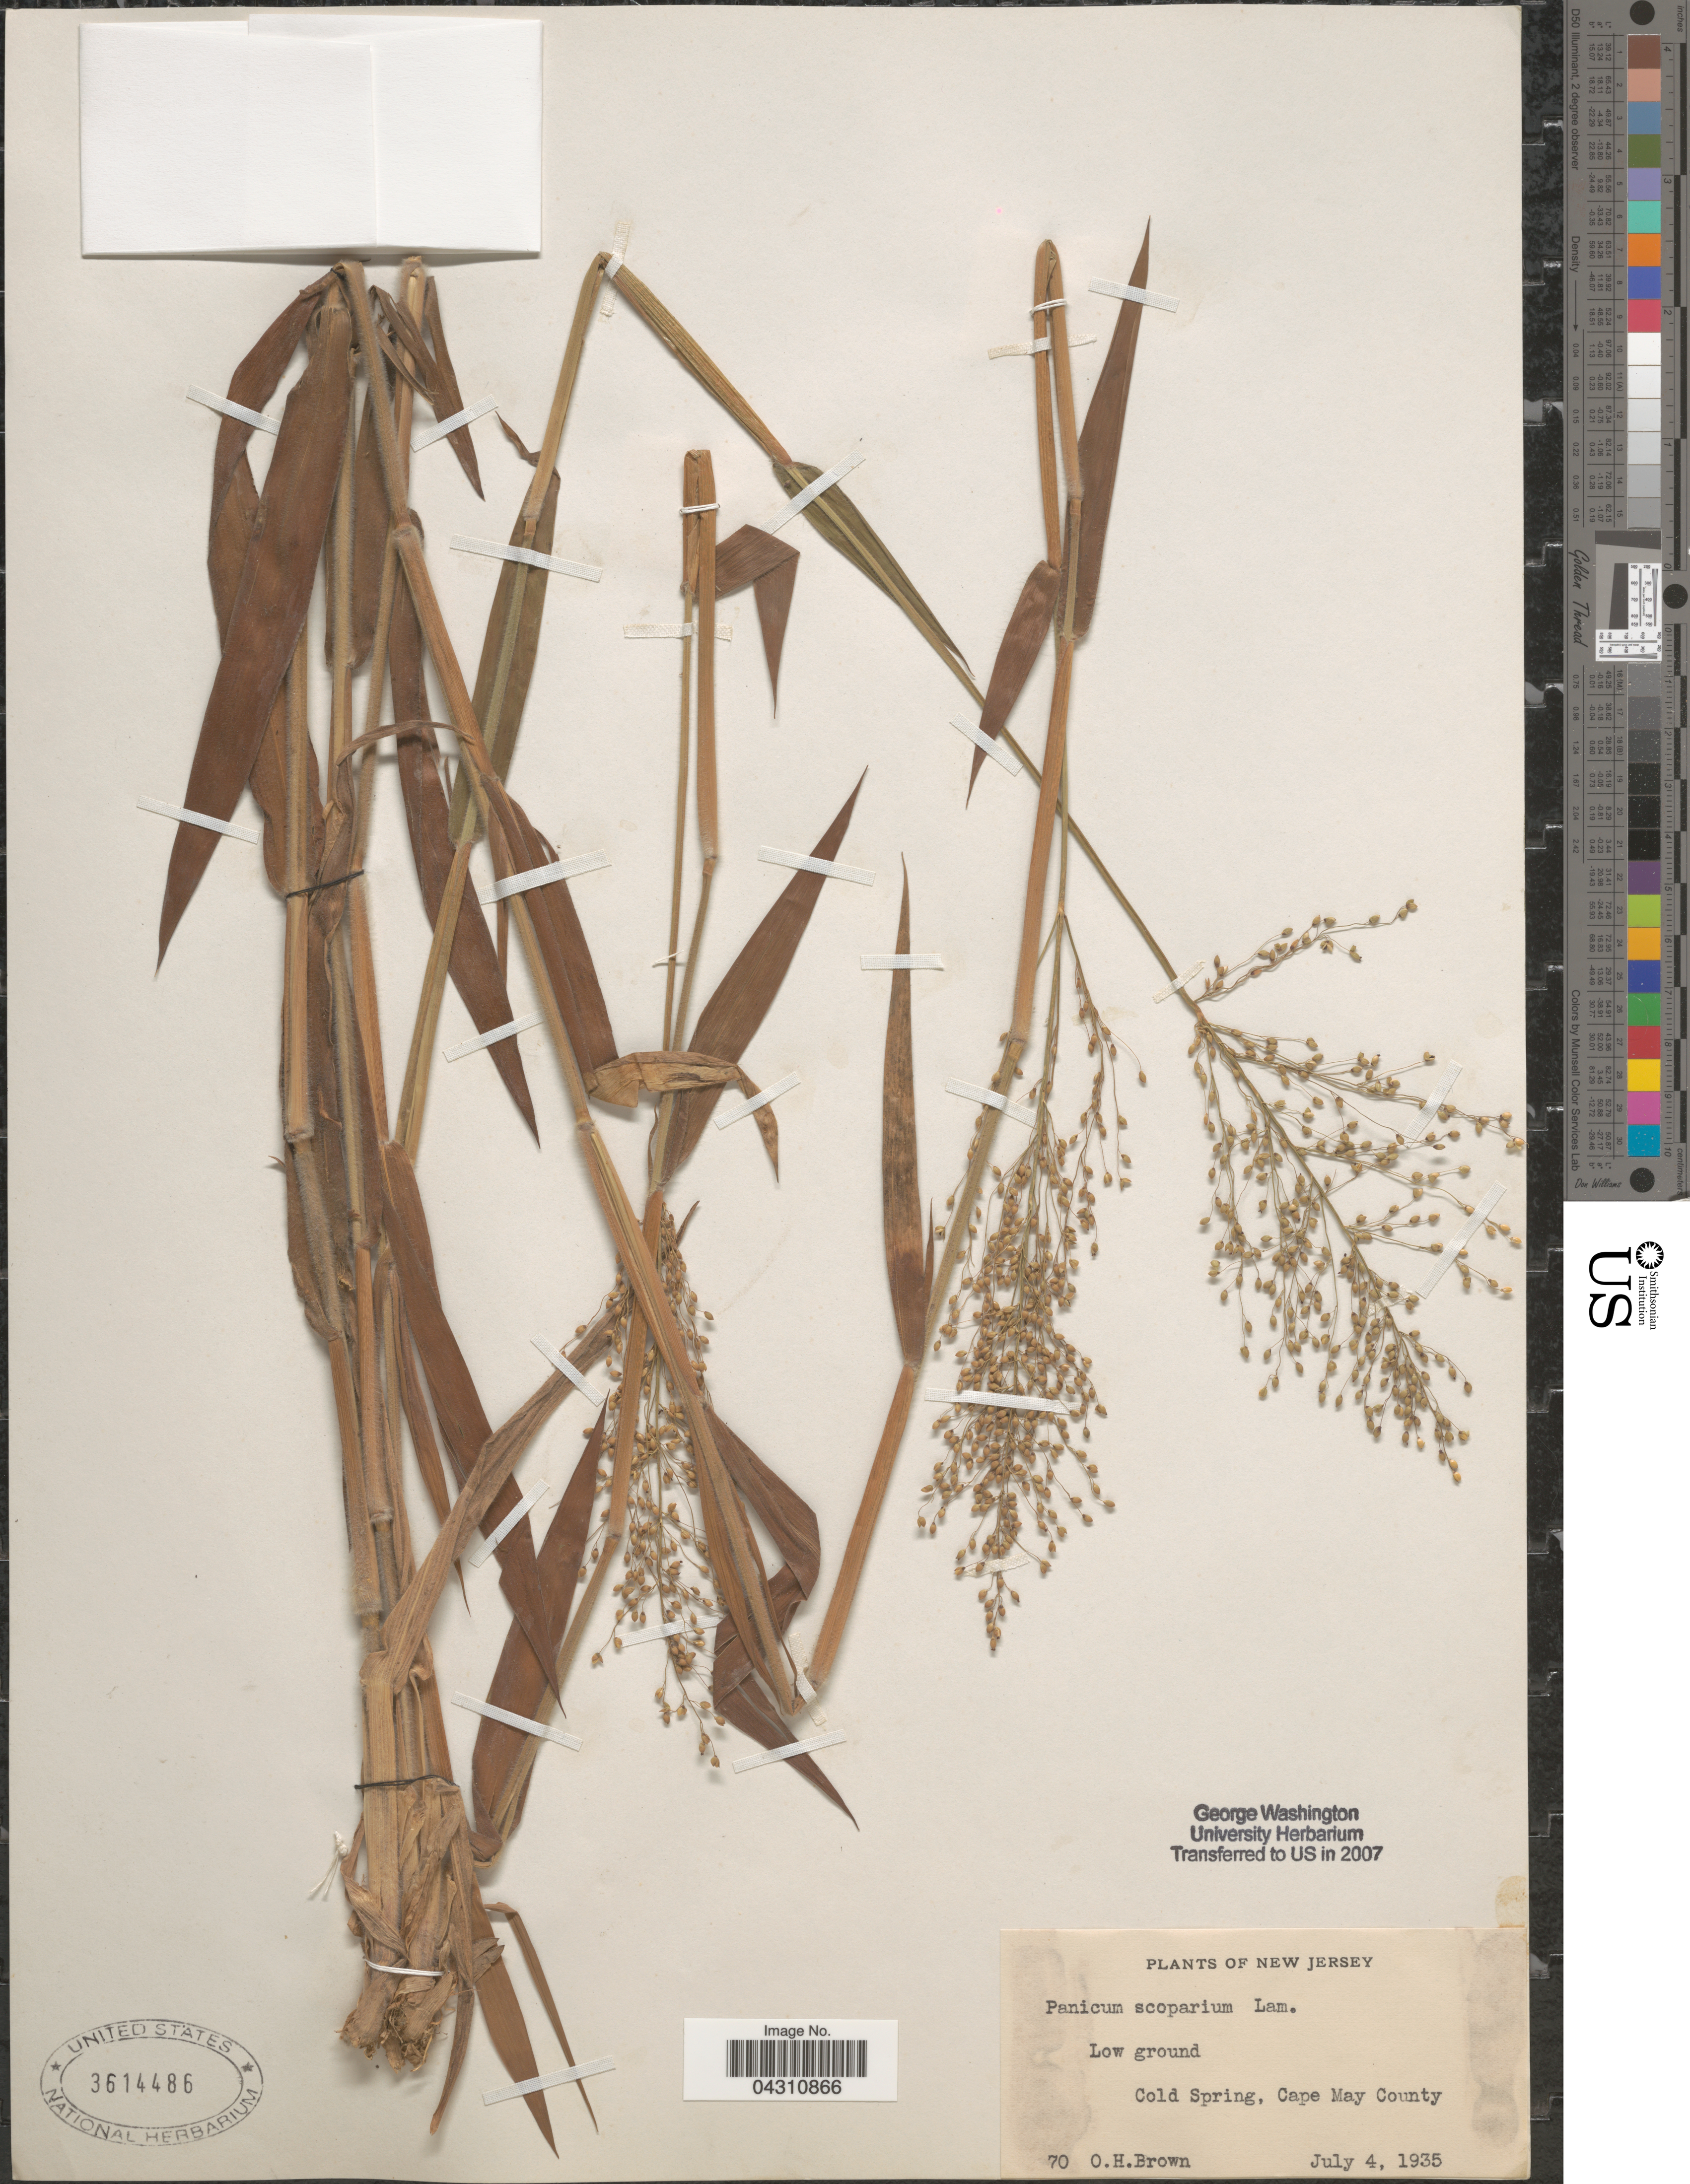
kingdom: Plantae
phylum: Tracheophyta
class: Liliopsida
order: Poales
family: Poaceae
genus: Dichanthelium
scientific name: Dichanthelium scoparium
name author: (Lam.) Gould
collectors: O. Brown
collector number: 70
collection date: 1935-07-04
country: United States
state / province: New Jersey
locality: Cold Spring, Cape May County.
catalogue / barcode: US 3614486